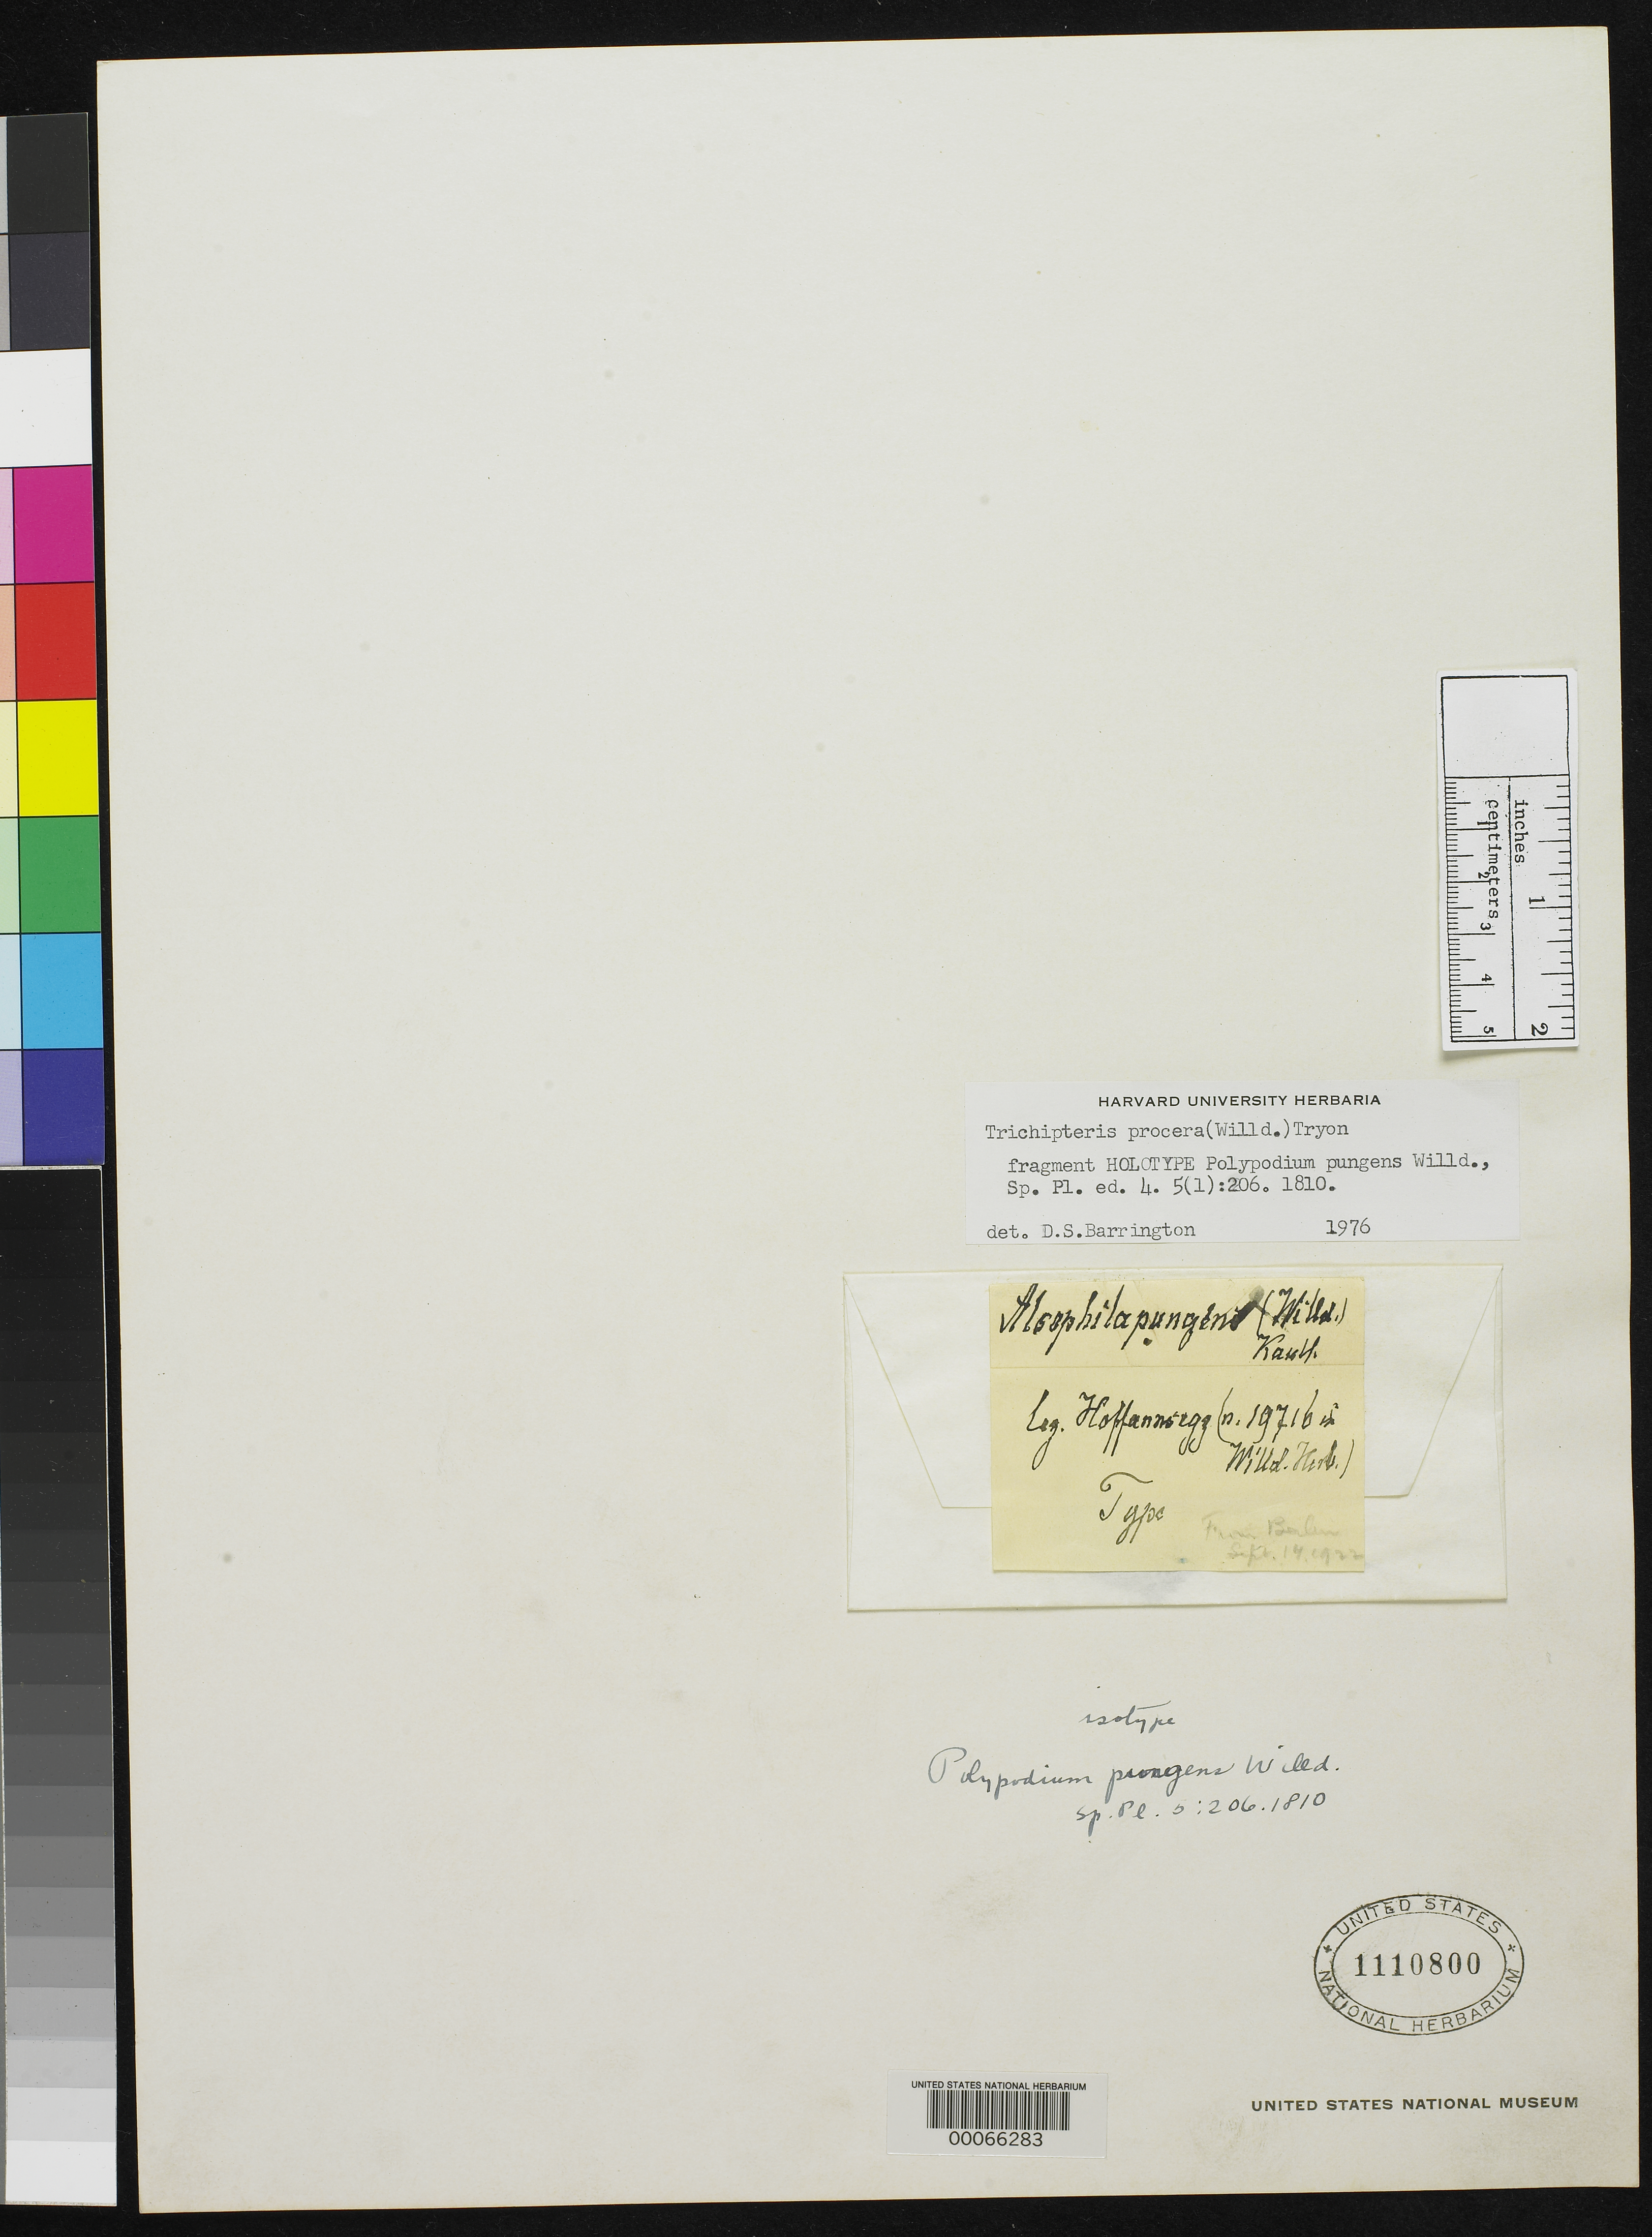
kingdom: Plantae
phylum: Tracheophyta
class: Polypodiopsida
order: Polypodiales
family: Polypodiaceae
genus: Polypodium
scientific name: Polypodium pungens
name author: Willd.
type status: Type Fragment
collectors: J. C. v. Hoffmannsegg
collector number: Herb. Willd. 19716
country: Brazil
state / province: Minas Gerais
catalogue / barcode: US 1110800